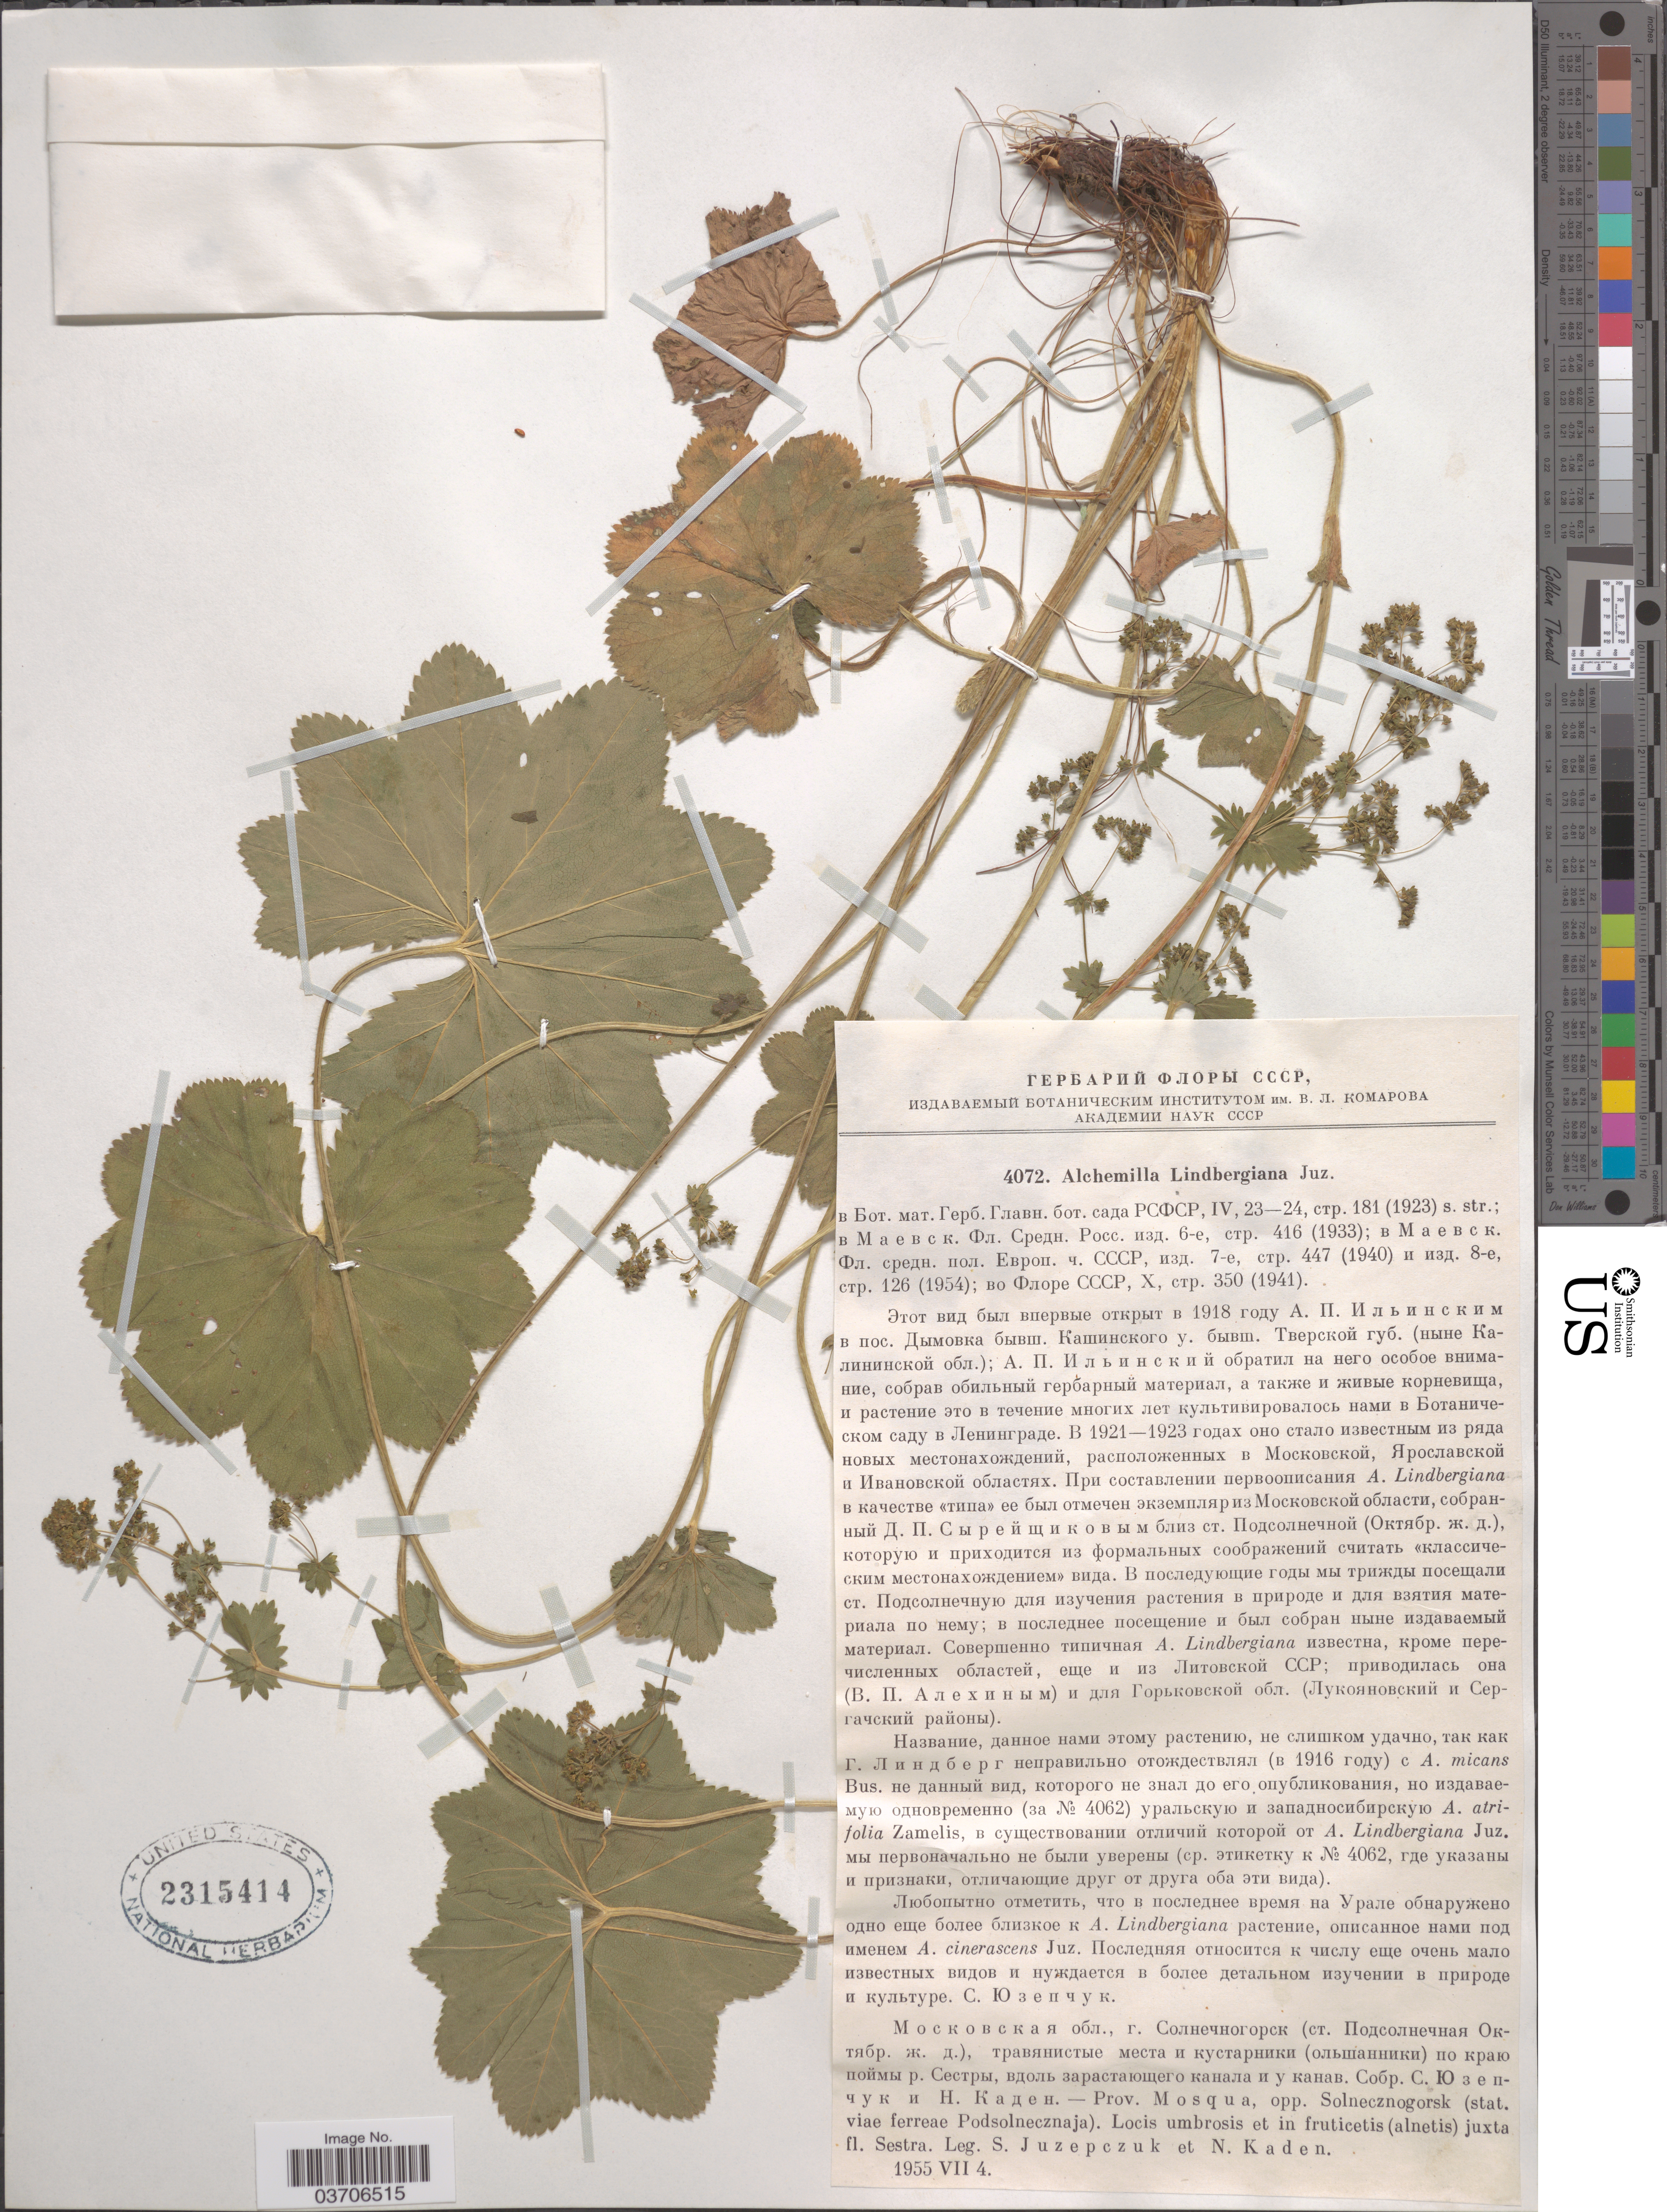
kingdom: Plantae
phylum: Tracheophyta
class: Magnoliopsida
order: Rosales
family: Rosaceae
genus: Alchemilla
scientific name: Alchemilla lindbergiana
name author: Juz.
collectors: S. V. Juzepczuk & N. Kaden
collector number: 4072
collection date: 1955-07-04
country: Russian Federation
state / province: Moscow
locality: Prov. Mosqua, opp. Solnecznogorsk (stat. viae ferreae Podsolnecznaja). Locis umbrosis et in fruticetis (alnetis) juxta fl. Sestra.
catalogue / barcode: US 2315414